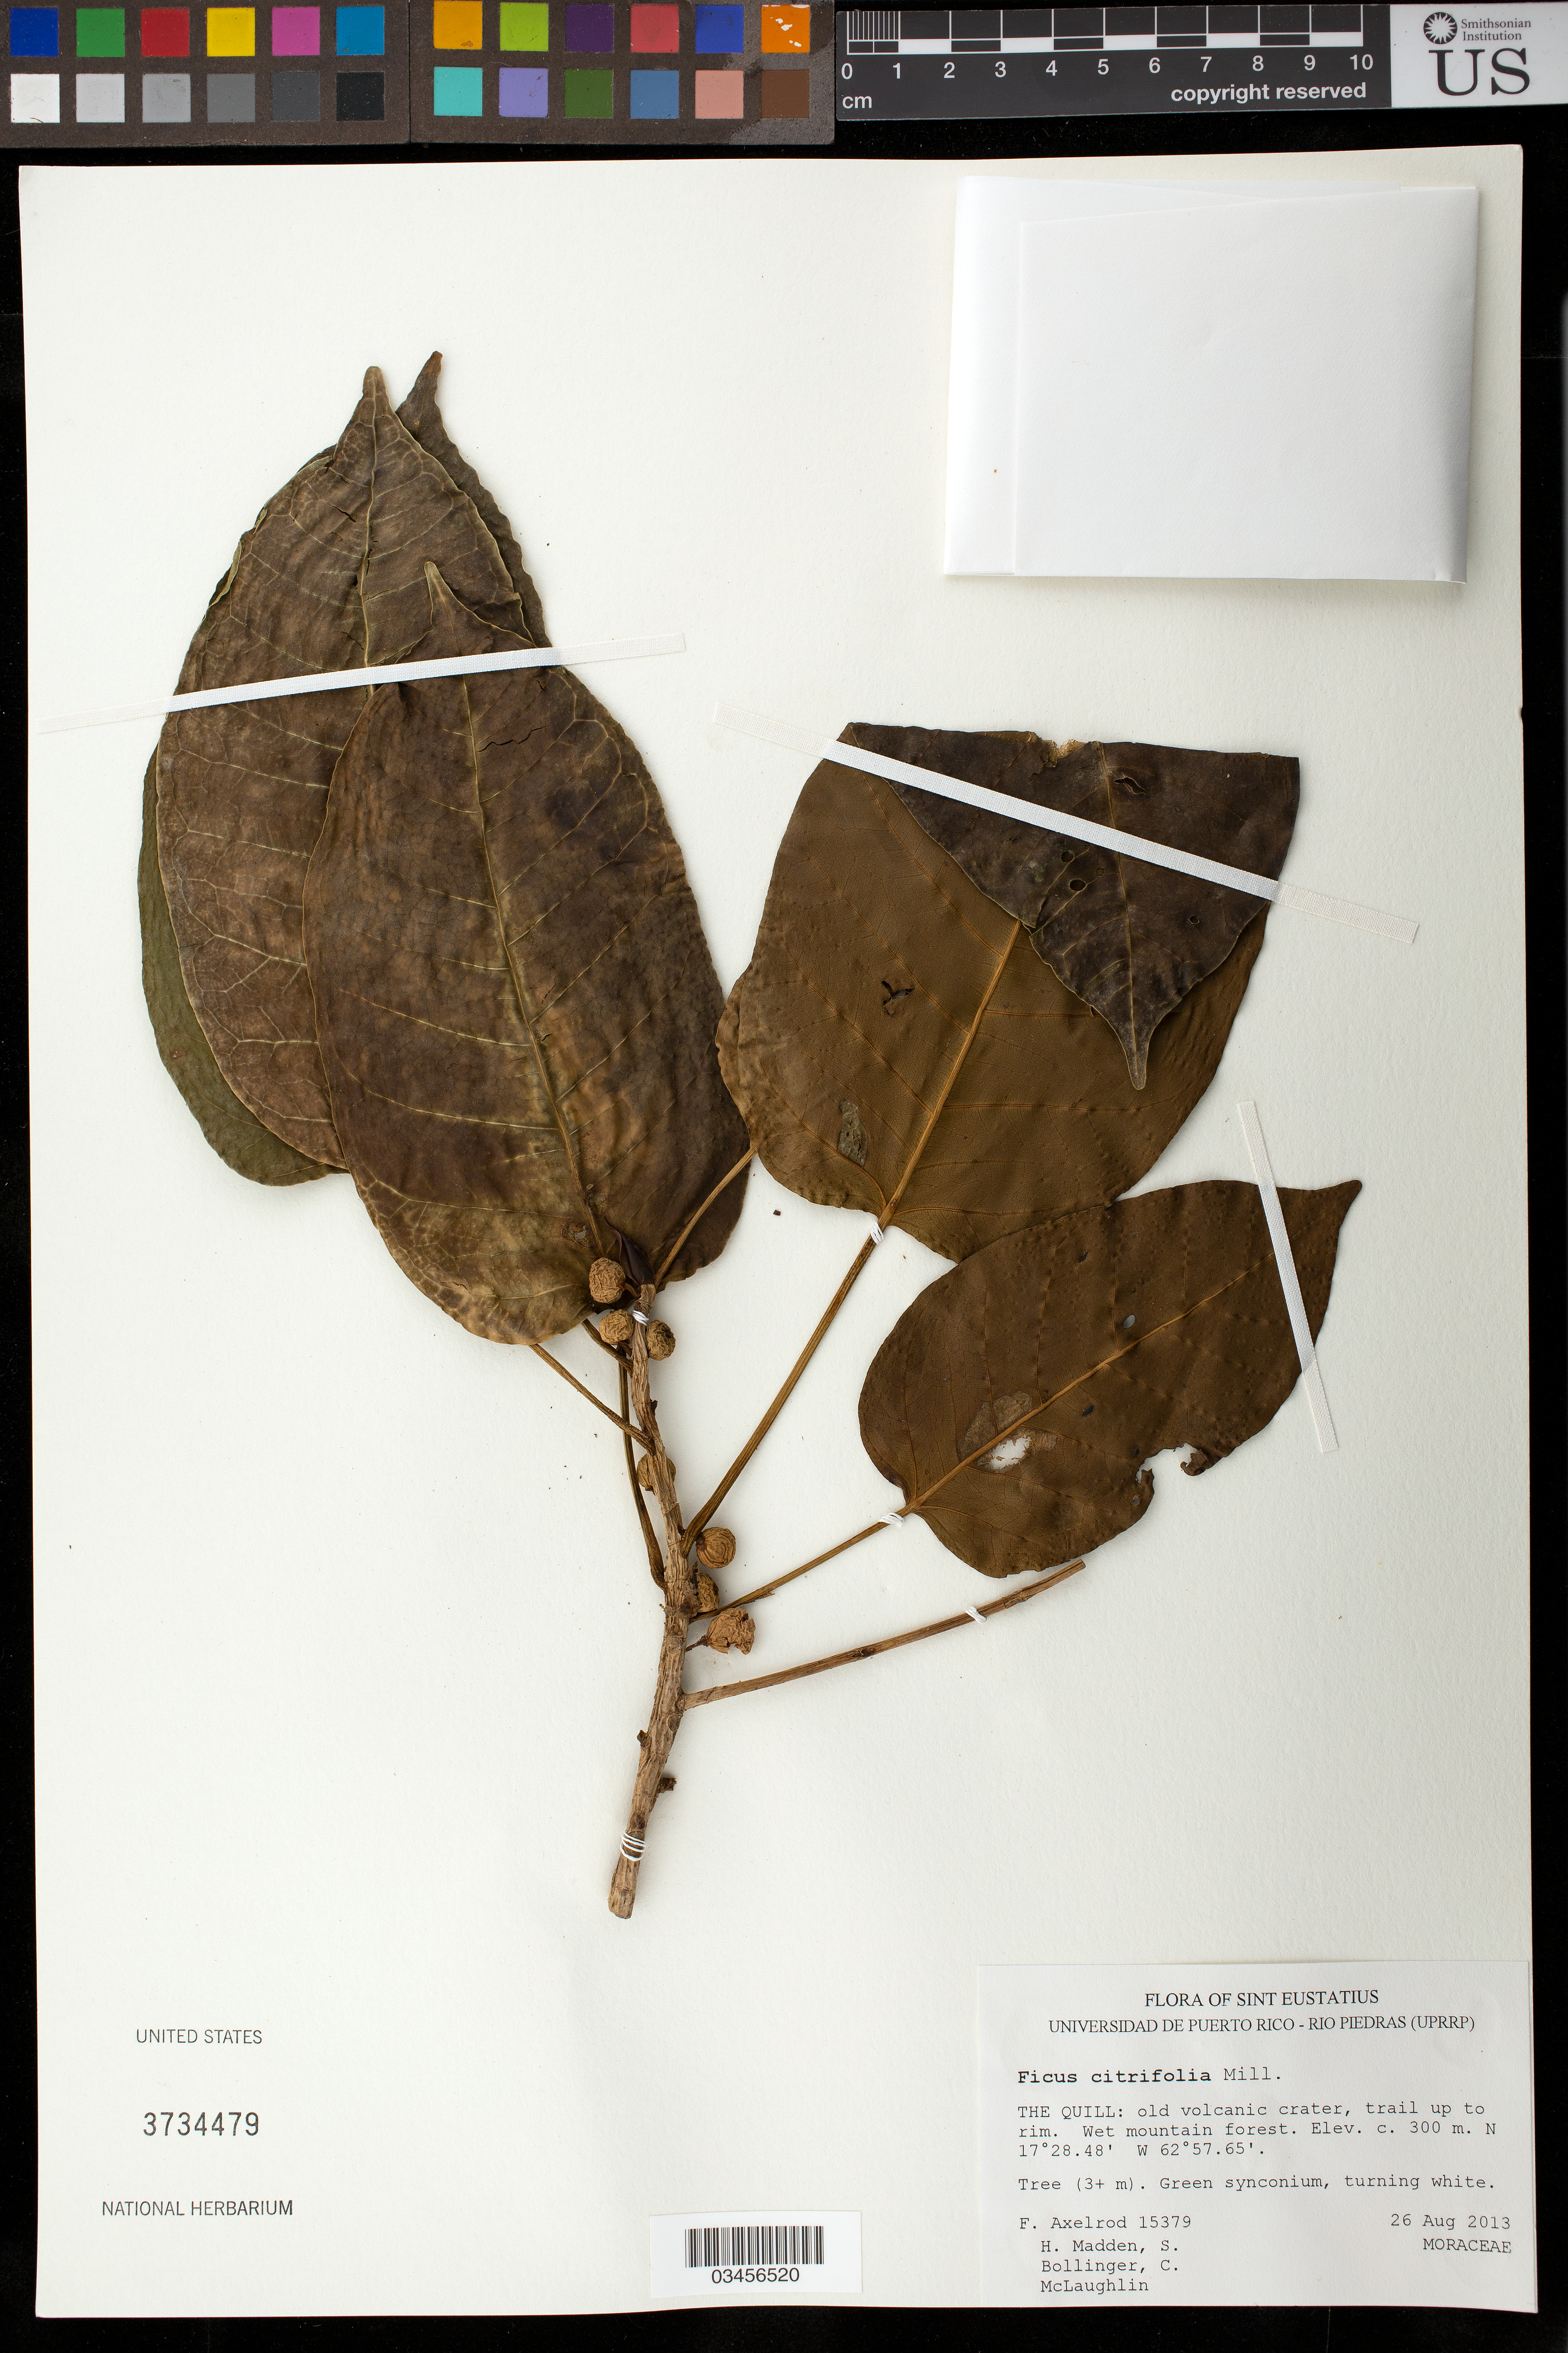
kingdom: Plantae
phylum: Tracheophyta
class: Magnoliopsida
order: Rosales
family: Moraceae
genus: Ficus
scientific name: Ficus citrifolia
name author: Mill.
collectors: F. S. Axelrod, H. Madden, S. Bollinger & C. McLaughlin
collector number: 15379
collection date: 2013-08-26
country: Netherlands Antilles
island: Sint Eustatius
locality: The Quill: old volcanic crater, trail up to rim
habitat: Wet mountain forest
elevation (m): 300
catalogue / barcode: US 3734479